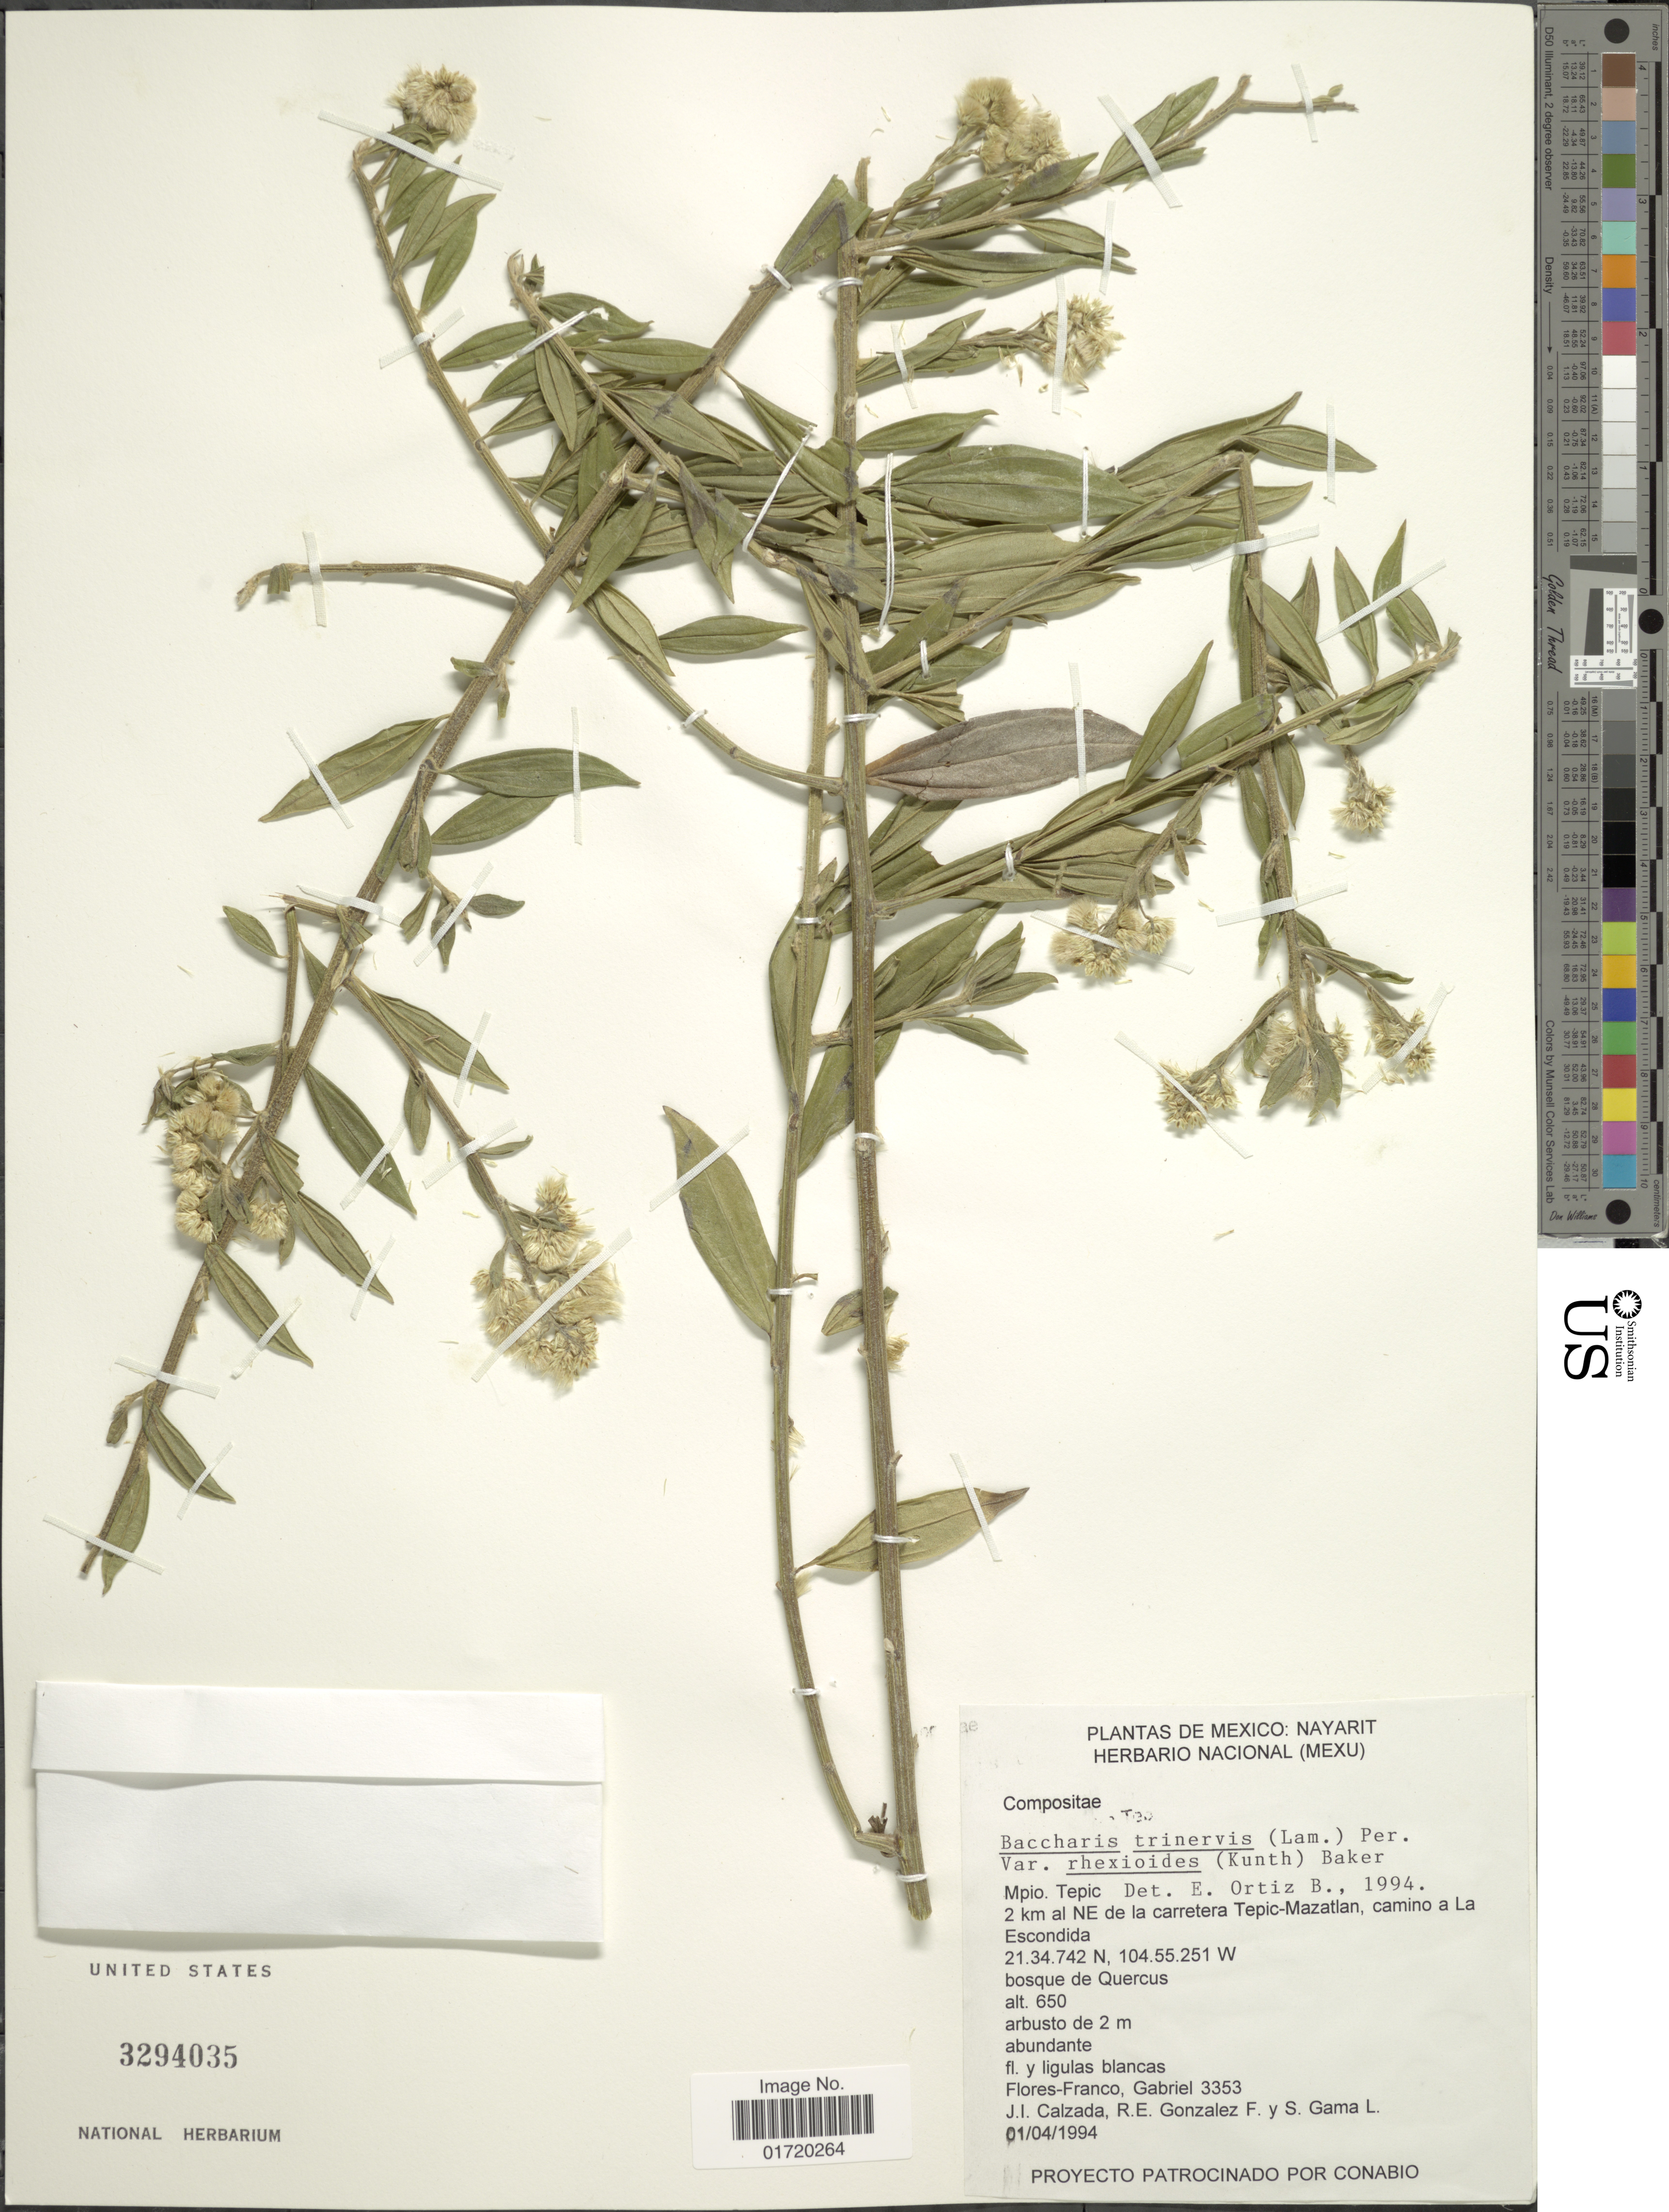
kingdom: Plantae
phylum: Tracheophyta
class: Magnoliopsida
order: Asterales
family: Asteraceae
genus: Baccharis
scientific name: Baccharis trinervis var. rhexioides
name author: (Kunth) Baker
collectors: G. Flores F., J. I. Calzada, R. E. Gonzalez F. & S. Gama López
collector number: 3353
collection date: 1994-04-01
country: Mexico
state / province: Nayarit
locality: Mpio. Tepic, 2 km al NE de la carretera Tepic-Mazatlan, camino a La Escondida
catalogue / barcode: US 3294035